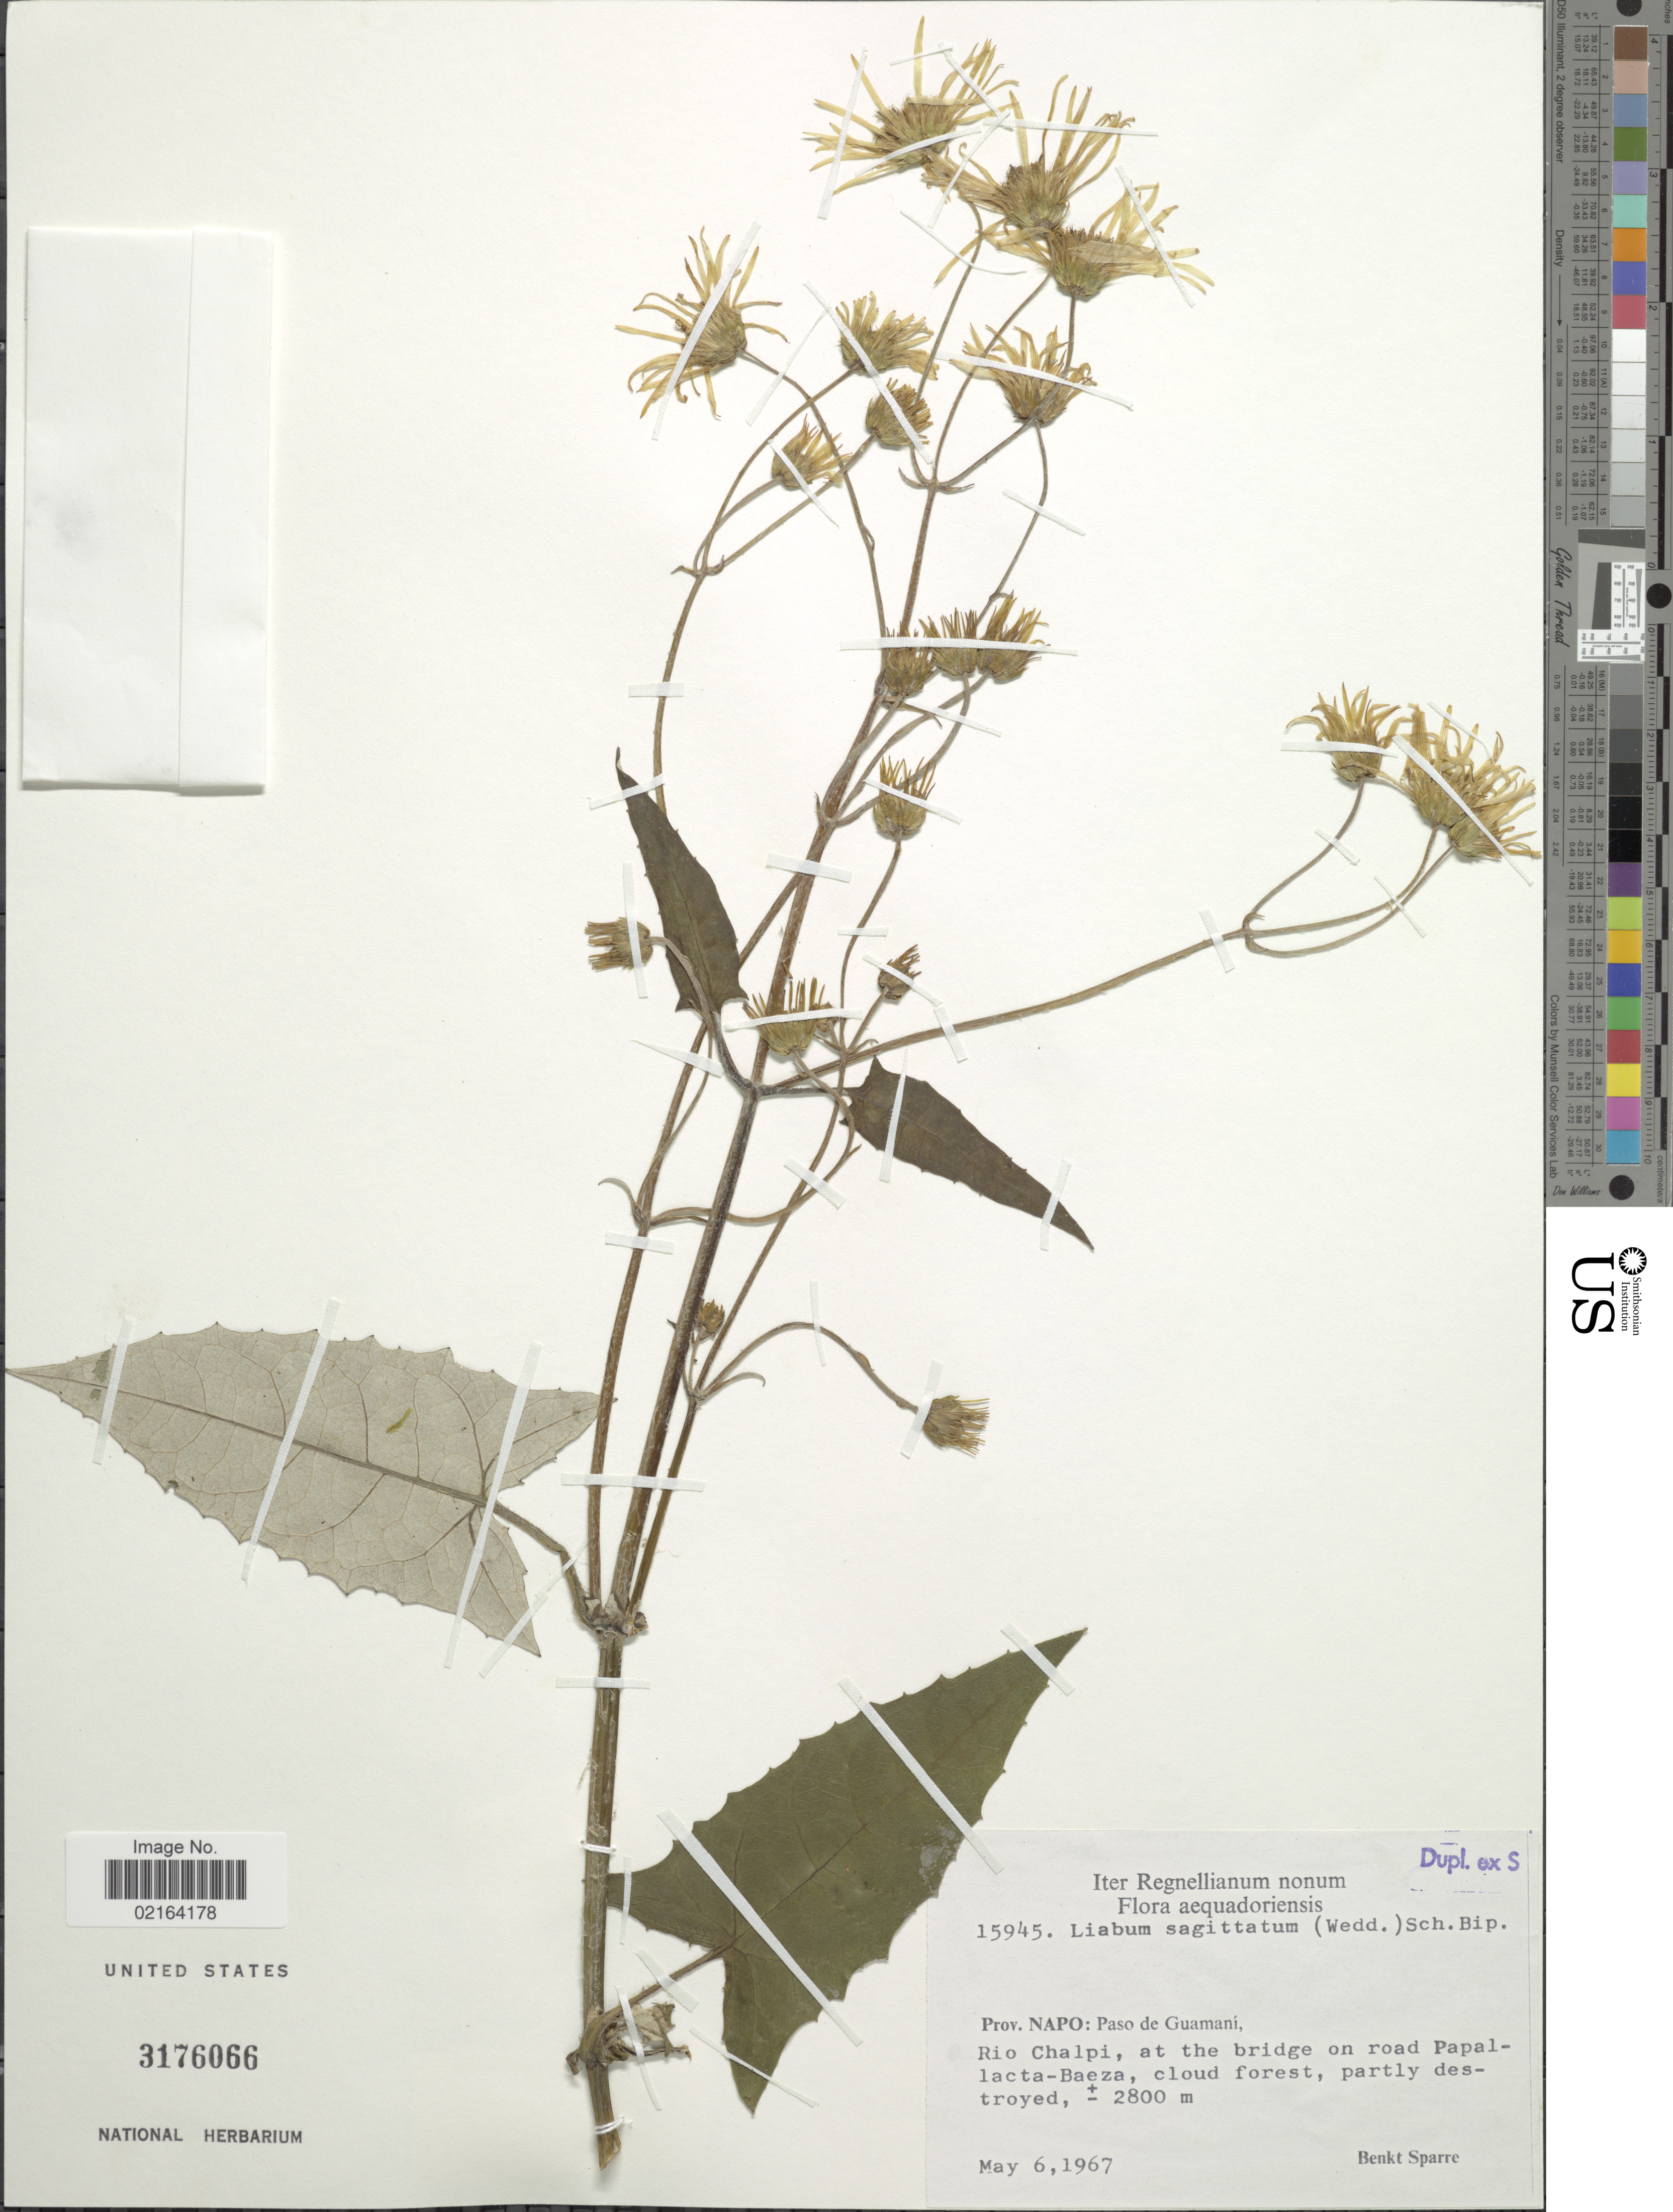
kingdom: Plantae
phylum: Tracheophyta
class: Magnoliopsida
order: Asterales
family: Asteraceae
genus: Munnozia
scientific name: Munnozia senecionidis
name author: Benth.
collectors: B. Sparre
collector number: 15945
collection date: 1967-05-06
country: Ecuador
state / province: Napo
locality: Prov. Napo: Paso de Guamani, Rio Chapi, at the bridge on road Papallacta-Baeza, cloud forest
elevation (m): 2800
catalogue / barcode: US 3176066